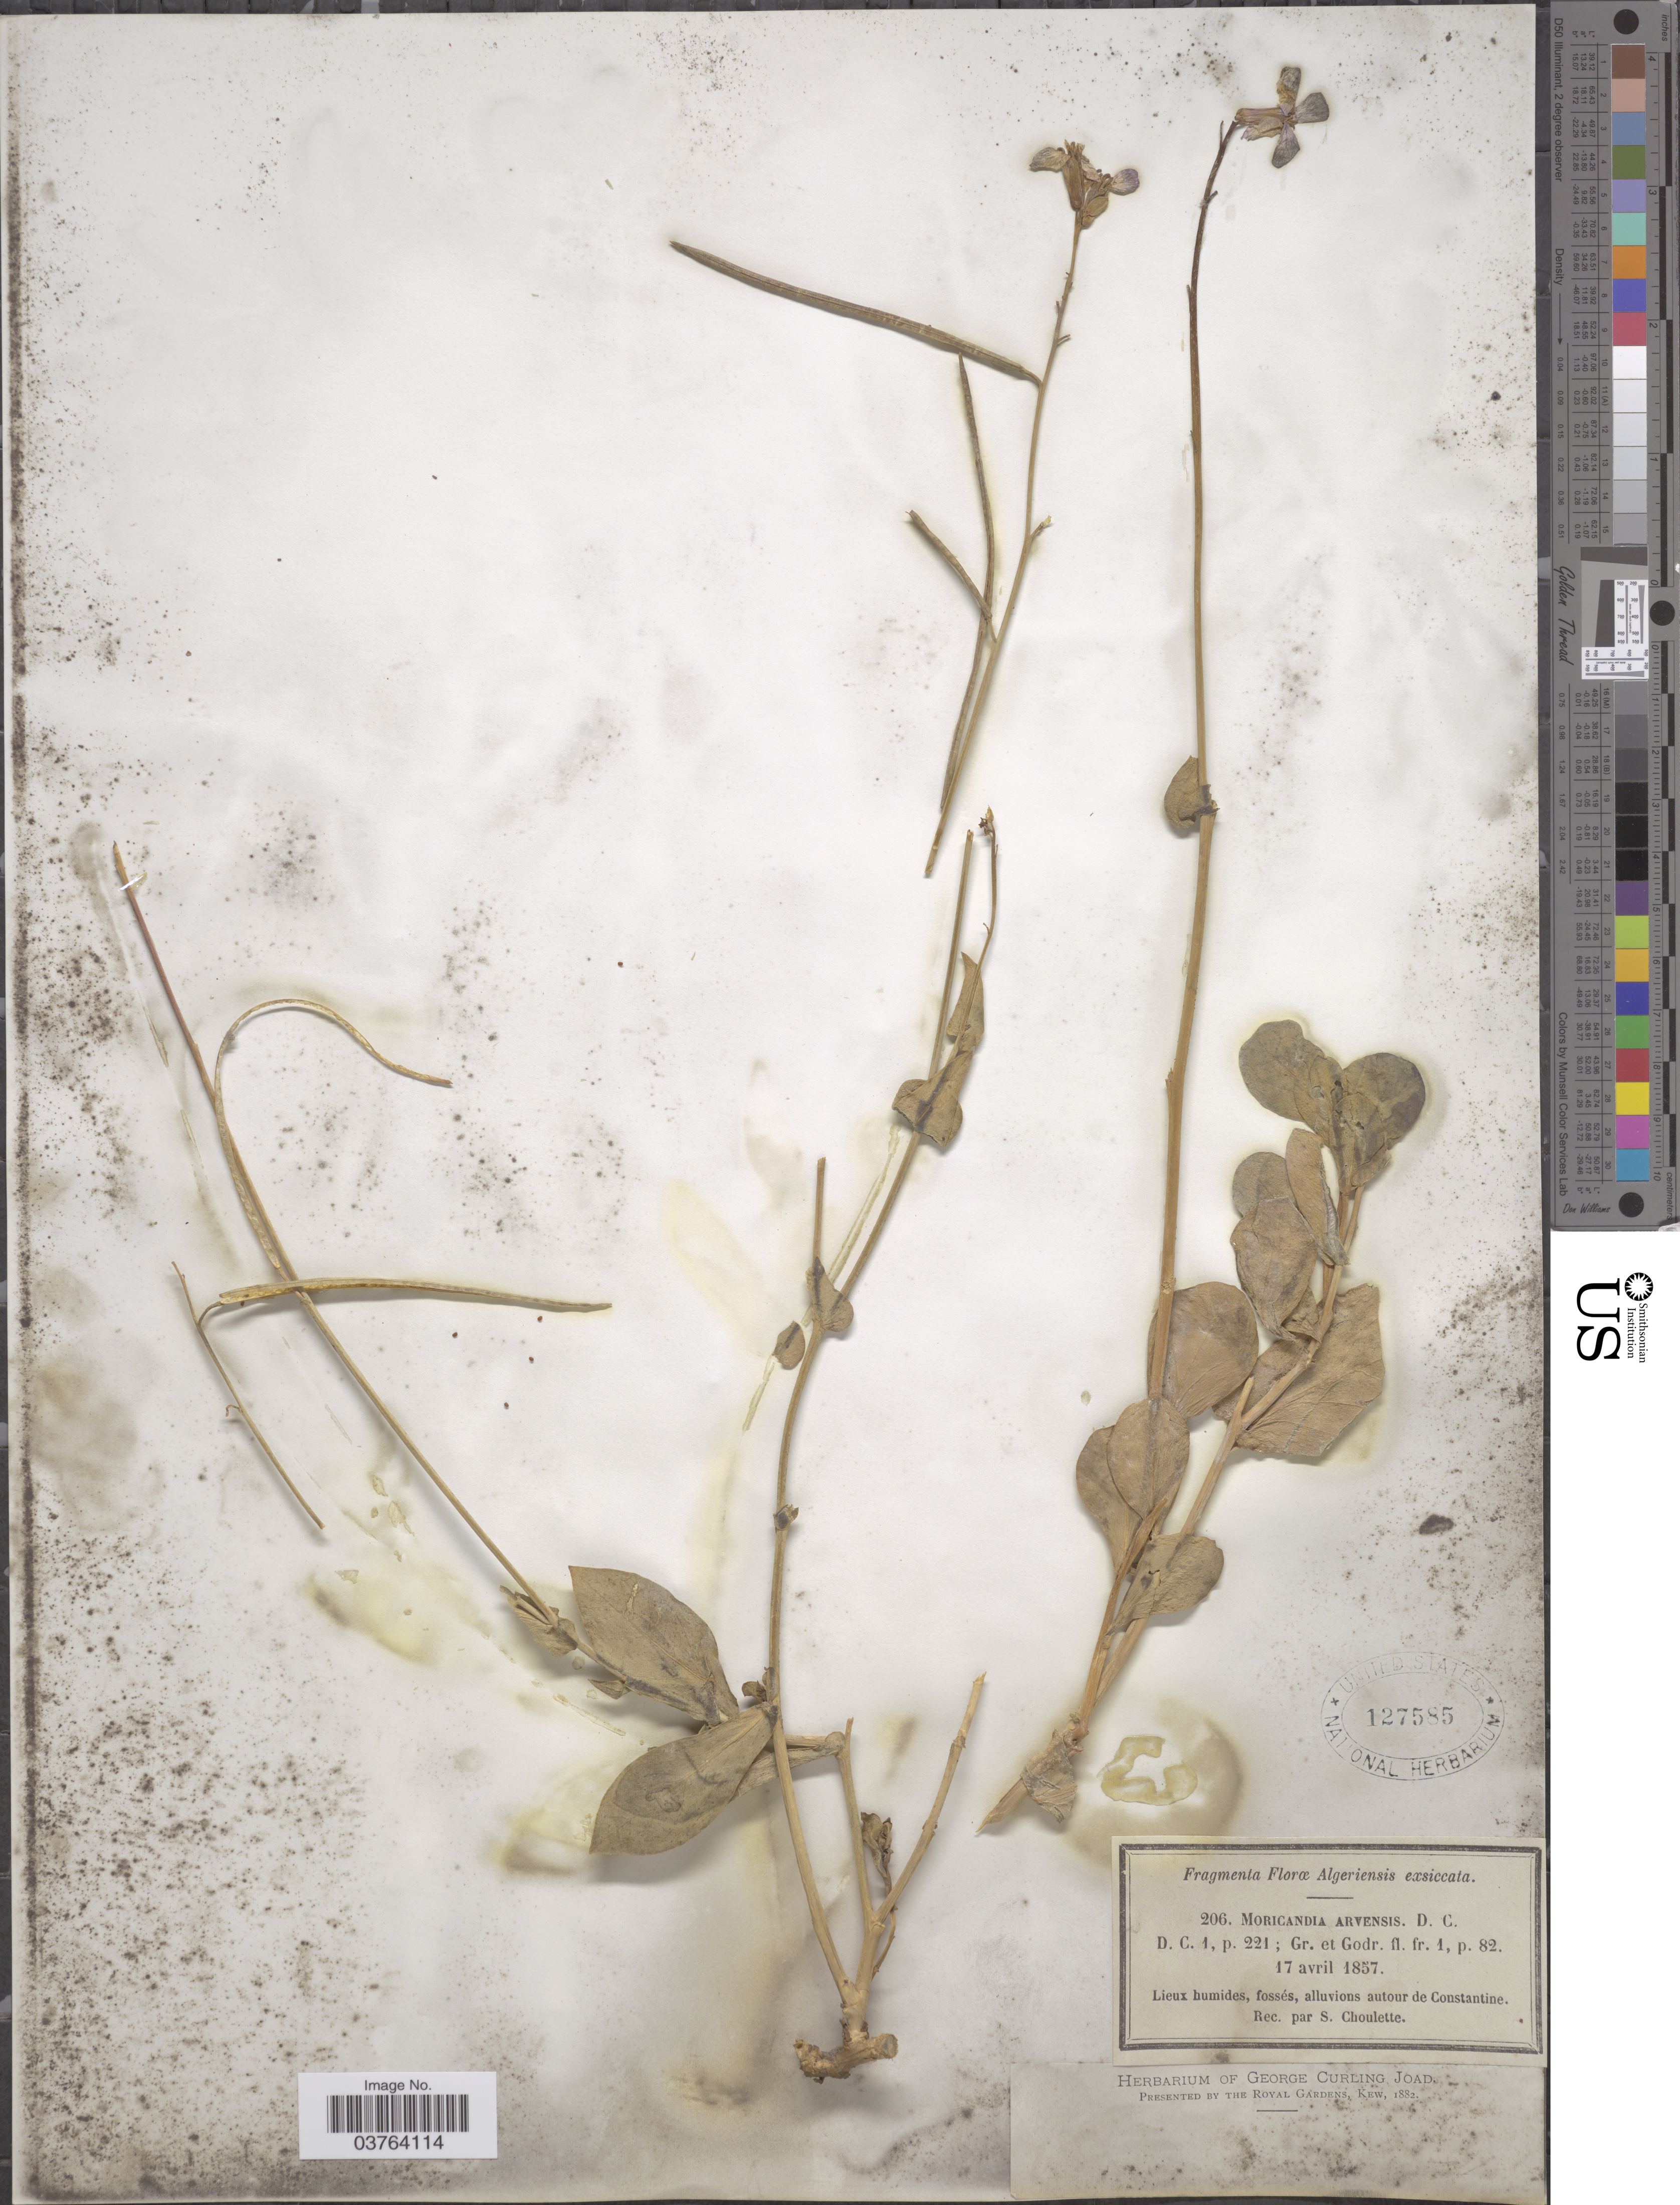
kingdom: Plantae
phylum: Tracheophyta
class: Magnoliopsida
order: Brassicales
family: Brassicaceae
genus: Moricandia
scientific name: Moricandia arvensis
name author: (L.) DC.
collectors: S. Choulette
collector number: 206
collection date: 1857-04-17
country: Algeria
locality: Alluvions autour de Constantine.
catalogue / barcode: US 127585